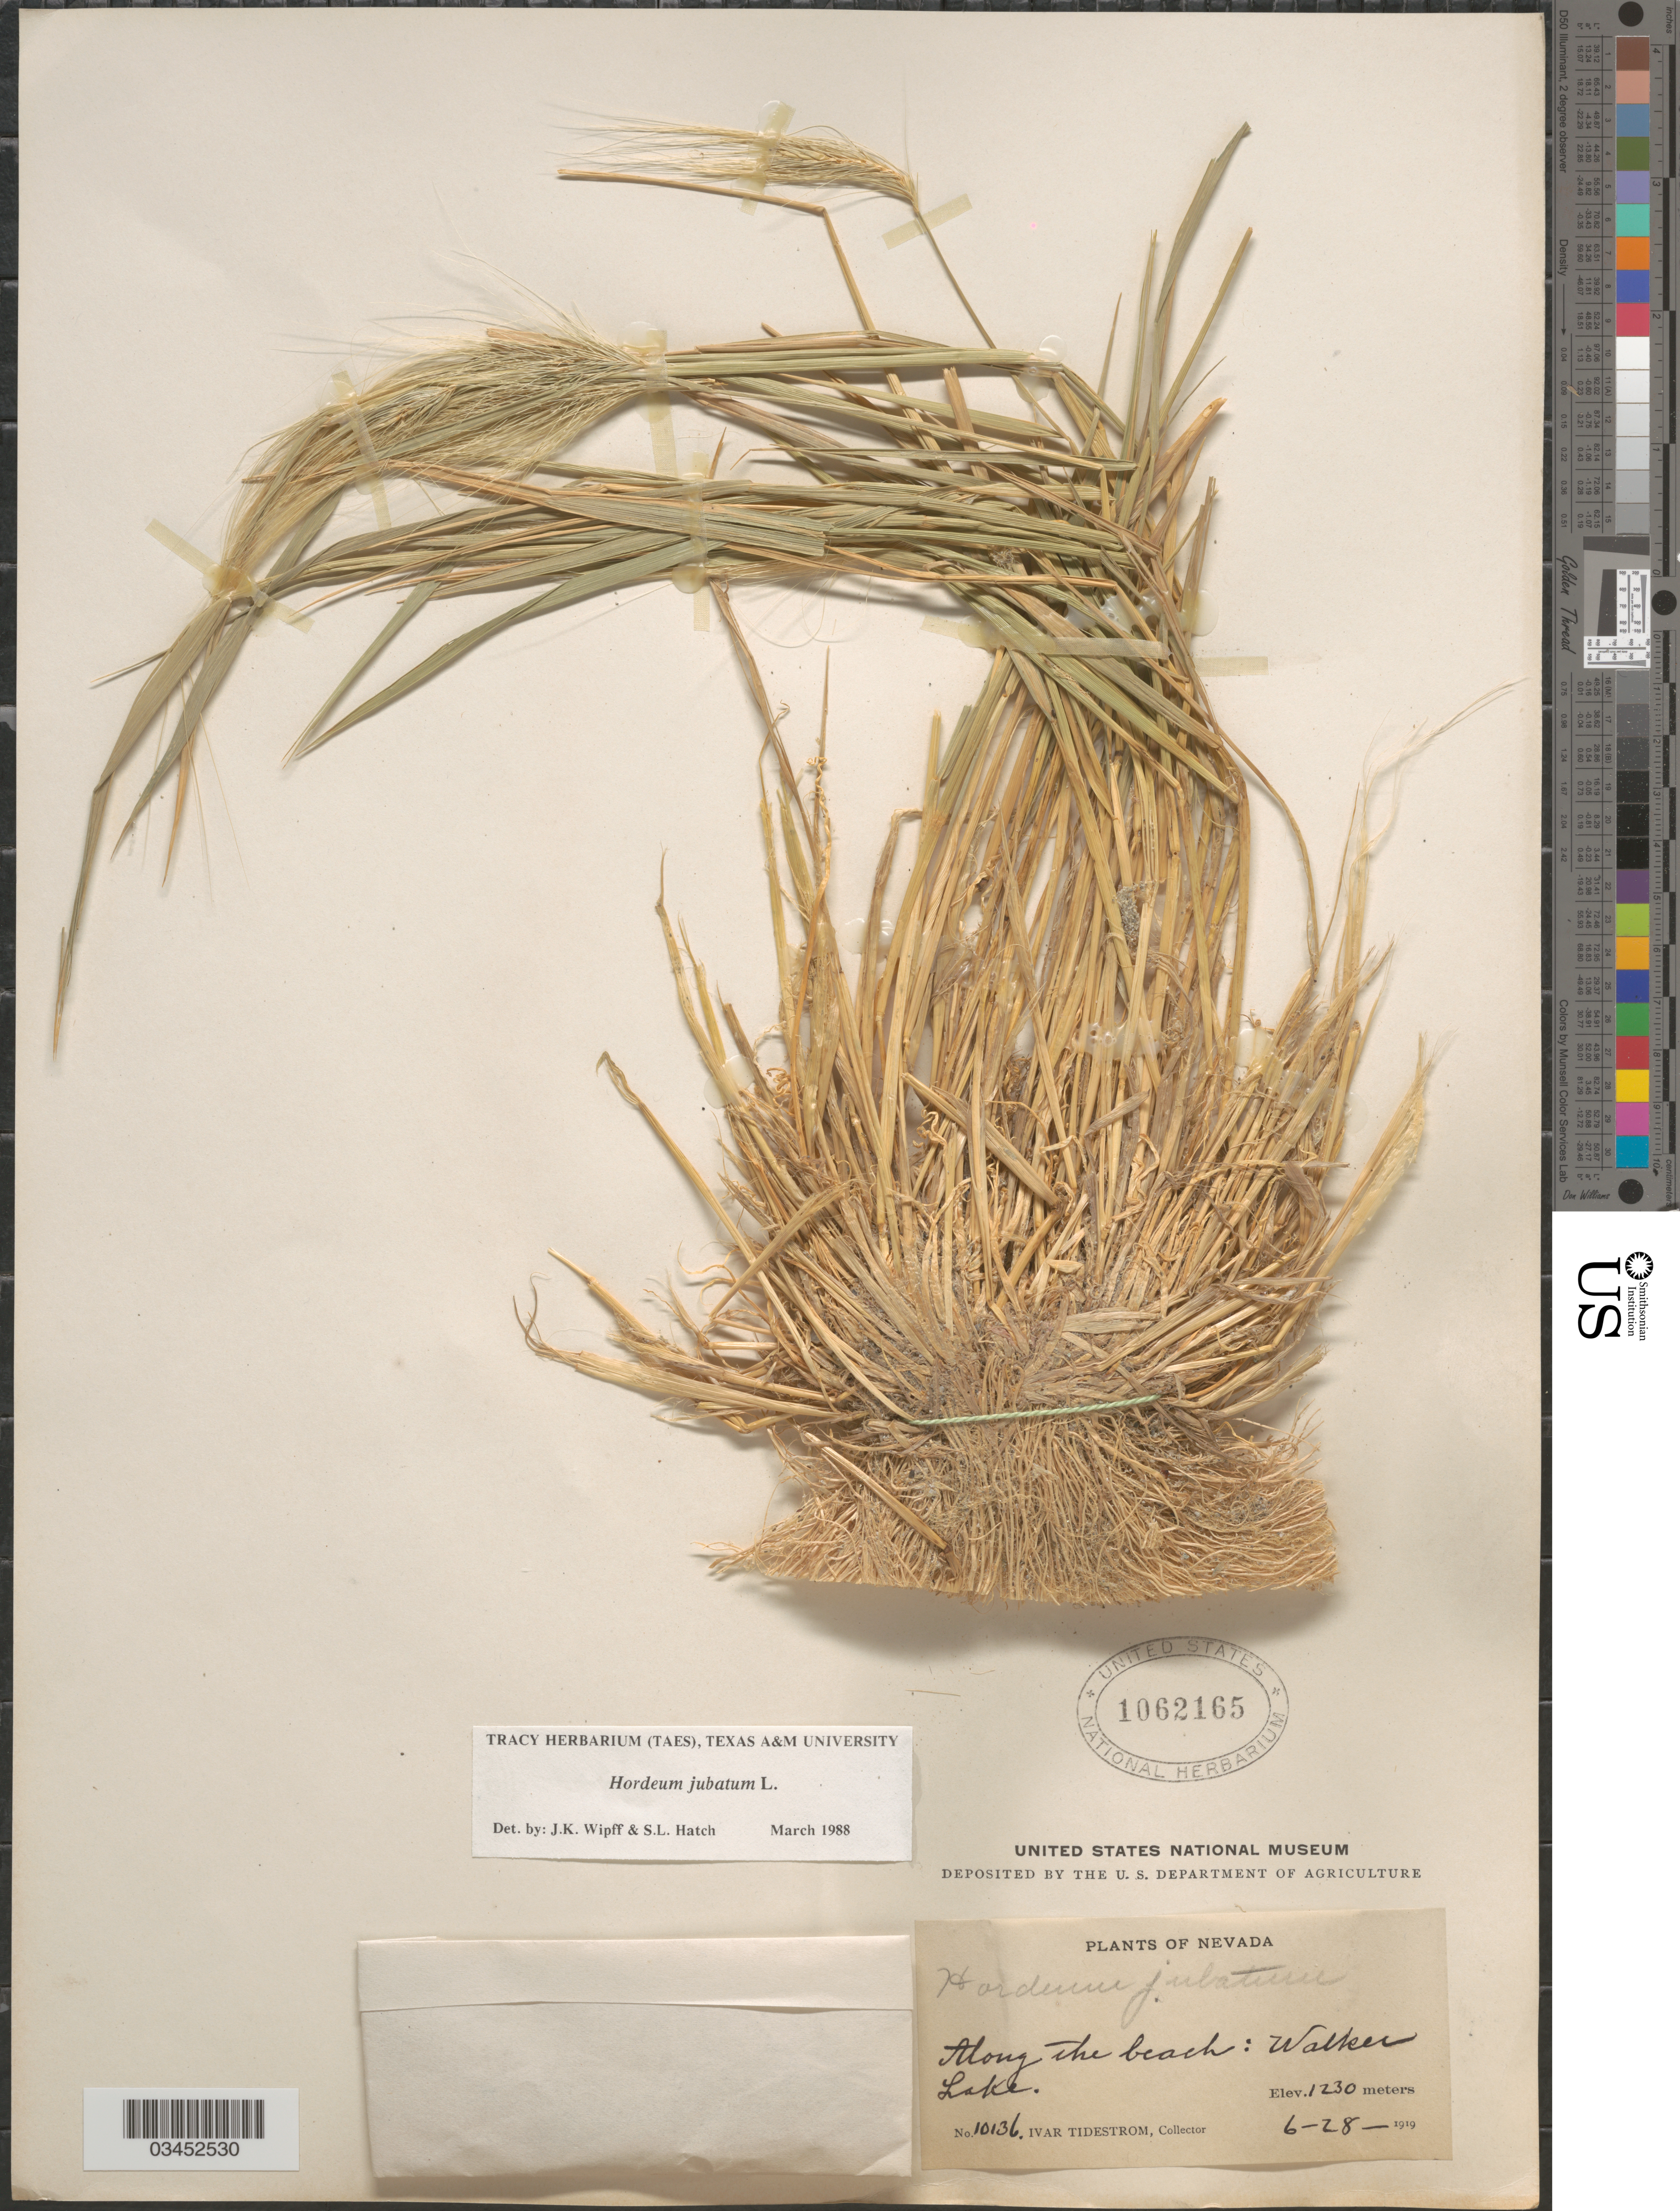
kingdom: Plantae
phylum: Tracheophyta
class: Liliopsida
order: Poales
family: Poaceae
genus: Hordeum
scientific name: Hordeum jubatum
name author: L.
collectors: I. F. Tidestrom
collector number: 10136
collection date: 1919-06-28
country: United States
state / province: Nevada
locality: Along the beach: Walker Lake.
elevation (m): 1230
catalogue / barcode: US 1062165